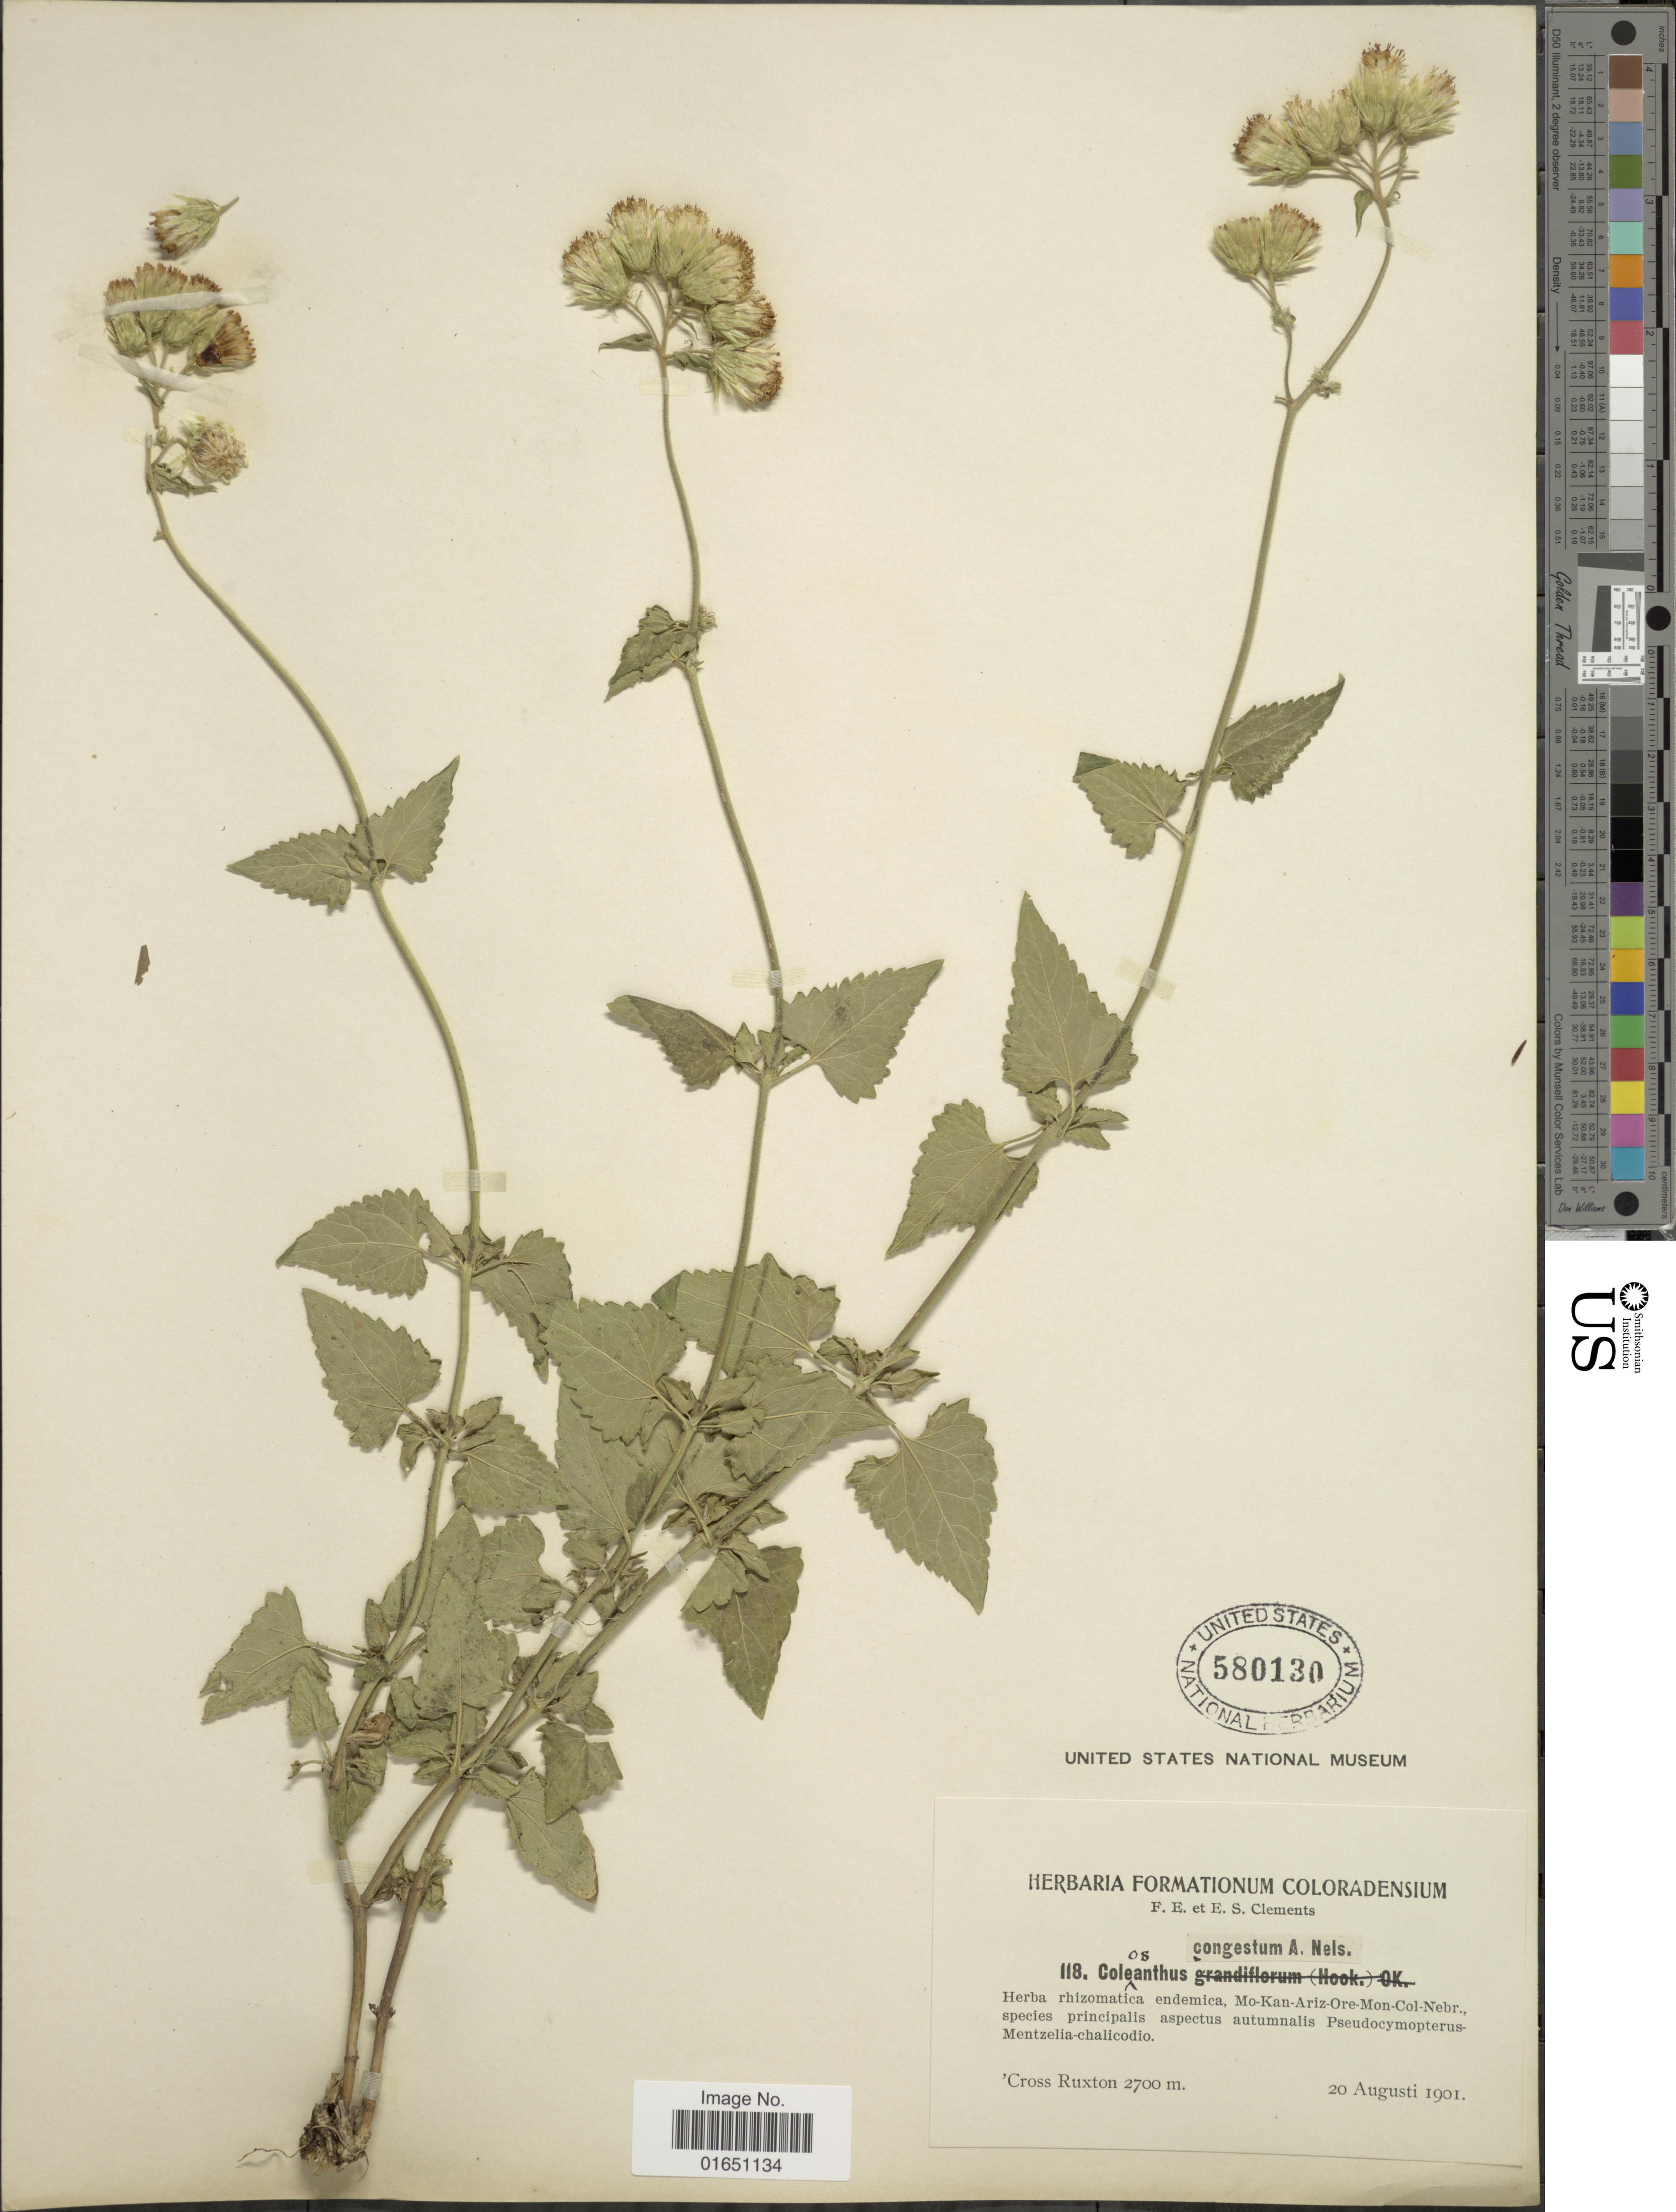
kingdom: Plantae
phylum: Tracheophyta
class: Magnoliopsida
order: Asterales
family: Asteraceae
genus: Brickellia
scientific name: Brickellia grandiflora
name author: (Hook.) Nutt.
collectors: F. E. Clements & E. S. Clements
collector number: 118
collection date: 1901-08-20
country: United States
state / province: Colorado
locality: ' Cross Ruxton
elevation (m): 2700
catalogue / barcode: US 580130